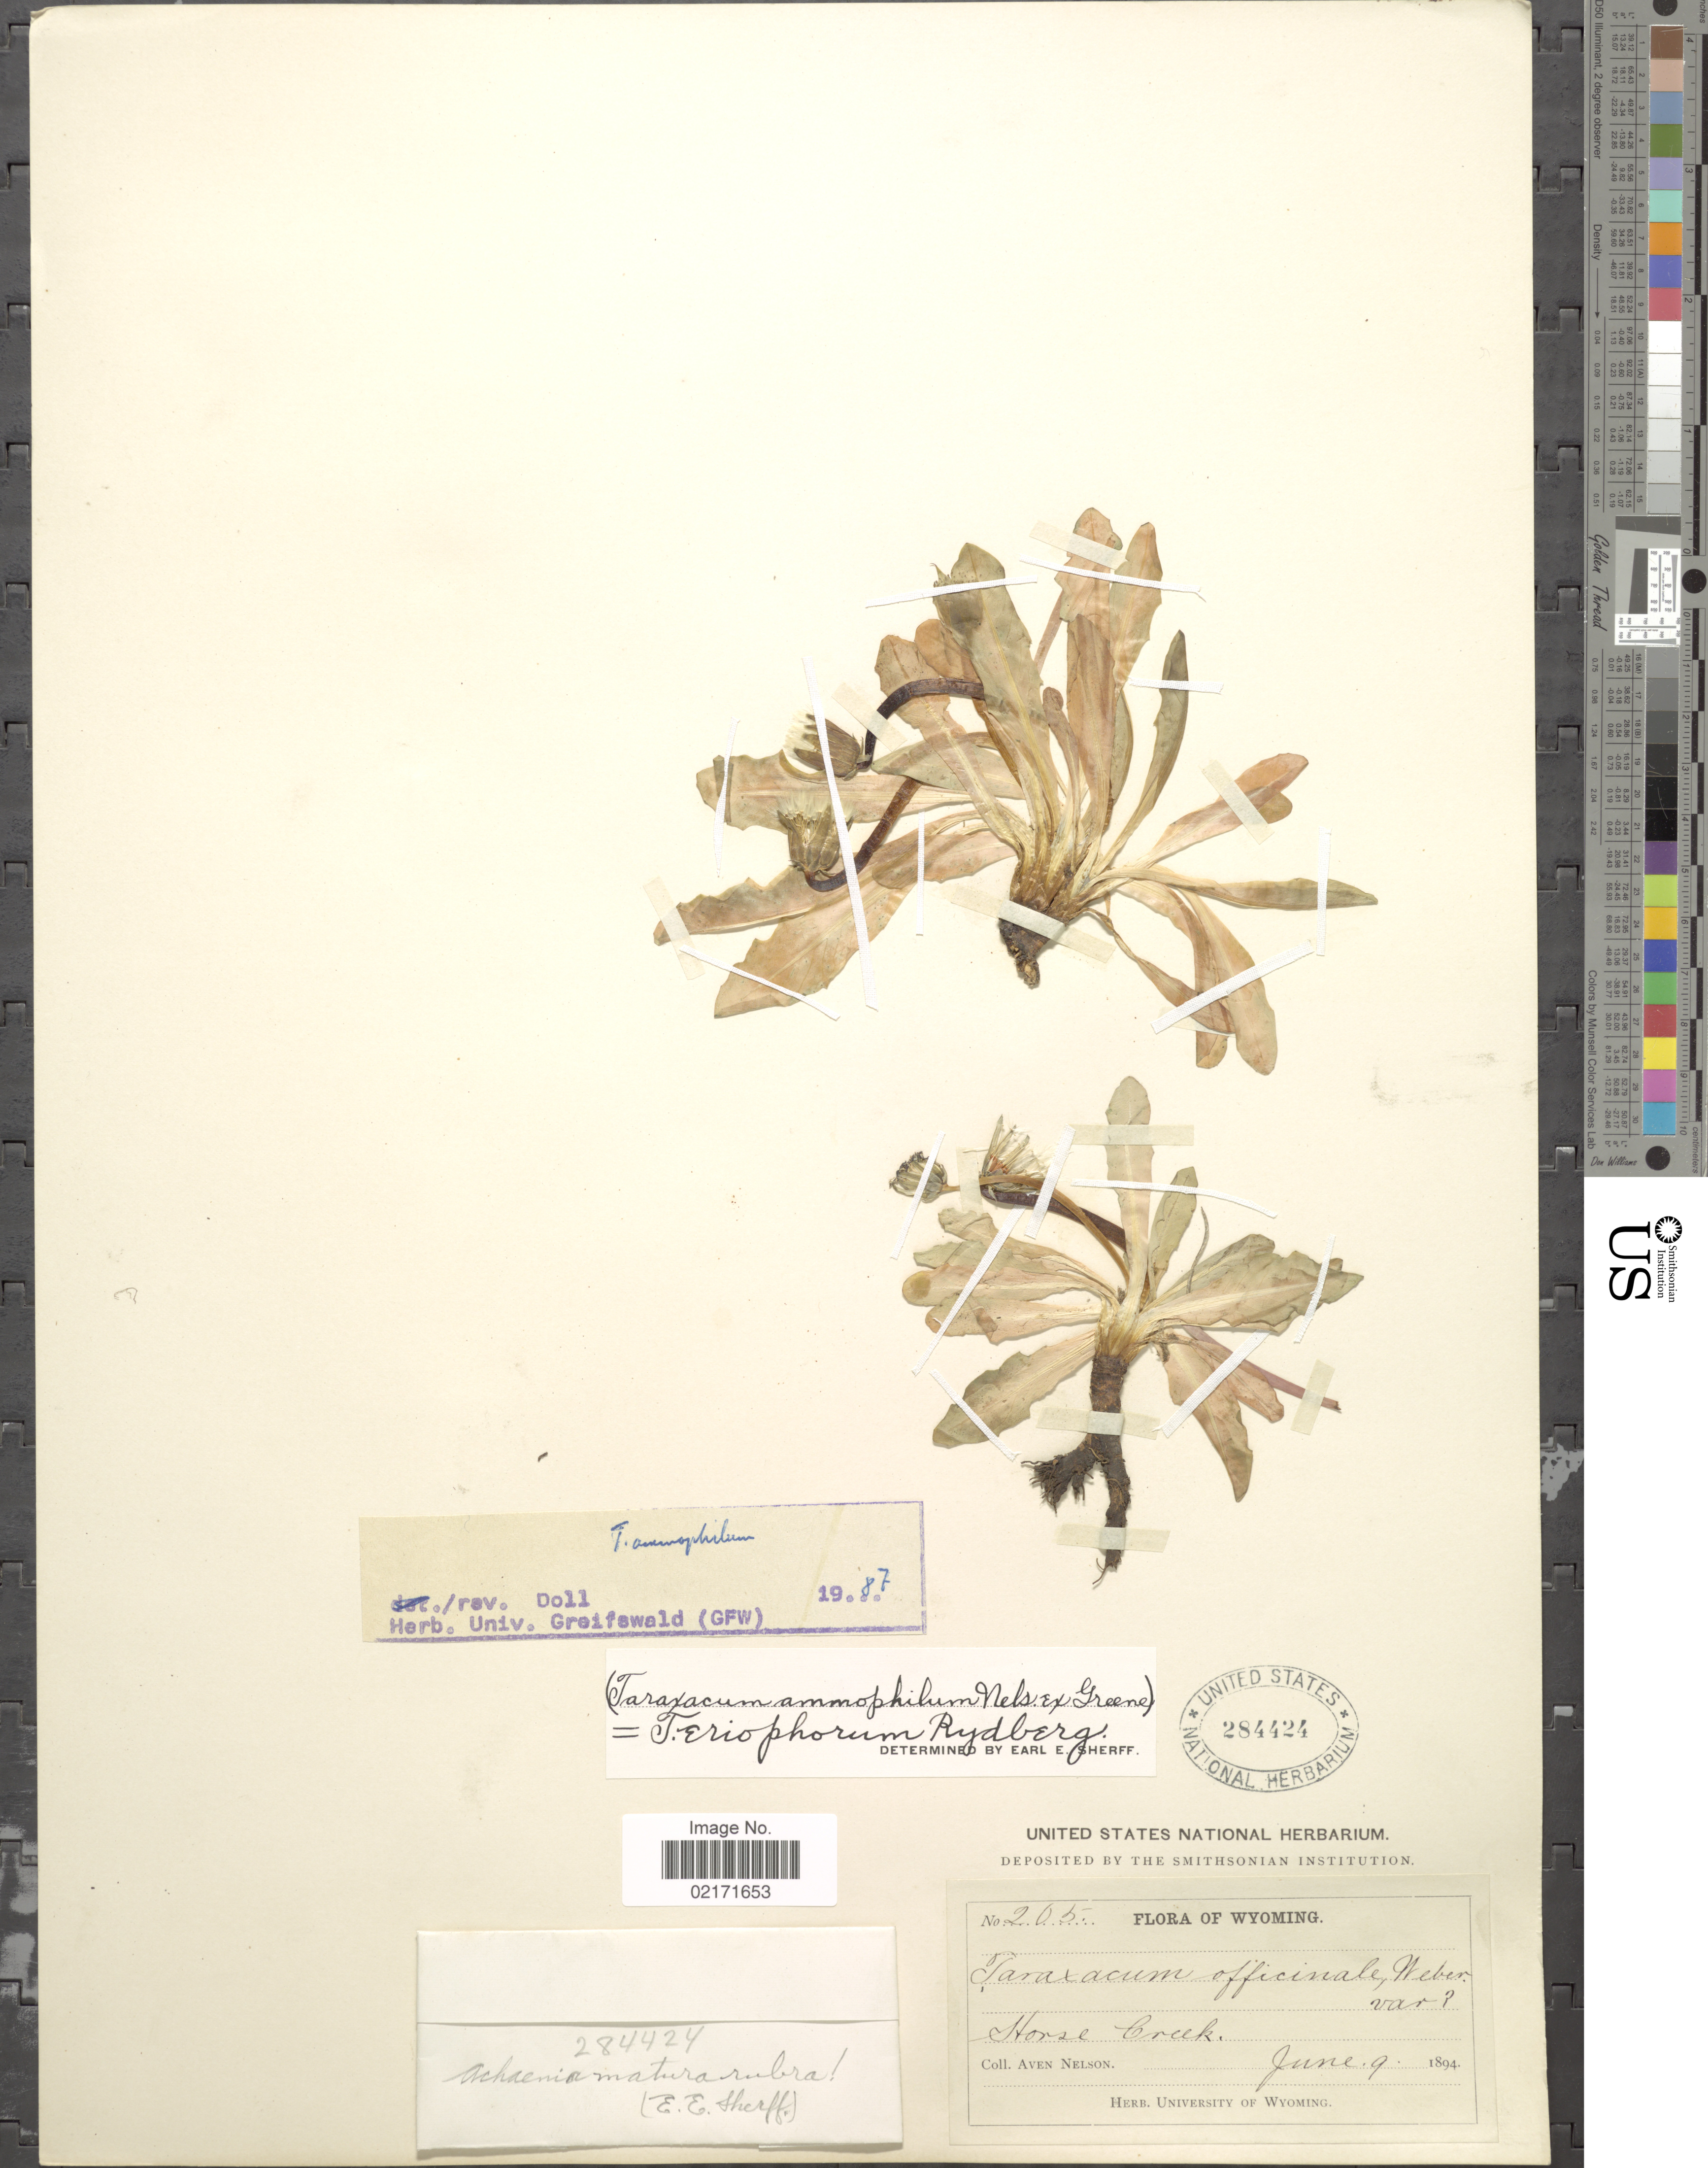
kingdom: Plantae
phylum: Tracheophyta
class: Magnoliopsida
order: Asterales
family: Asteraceae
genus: Taraxacum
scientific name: Taraxacum ammophilum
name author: Greene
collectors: A. Nelson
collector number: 205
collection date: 1894-06-09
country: United States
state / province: Wyoming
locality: Horse Creek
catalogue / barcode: US 284424